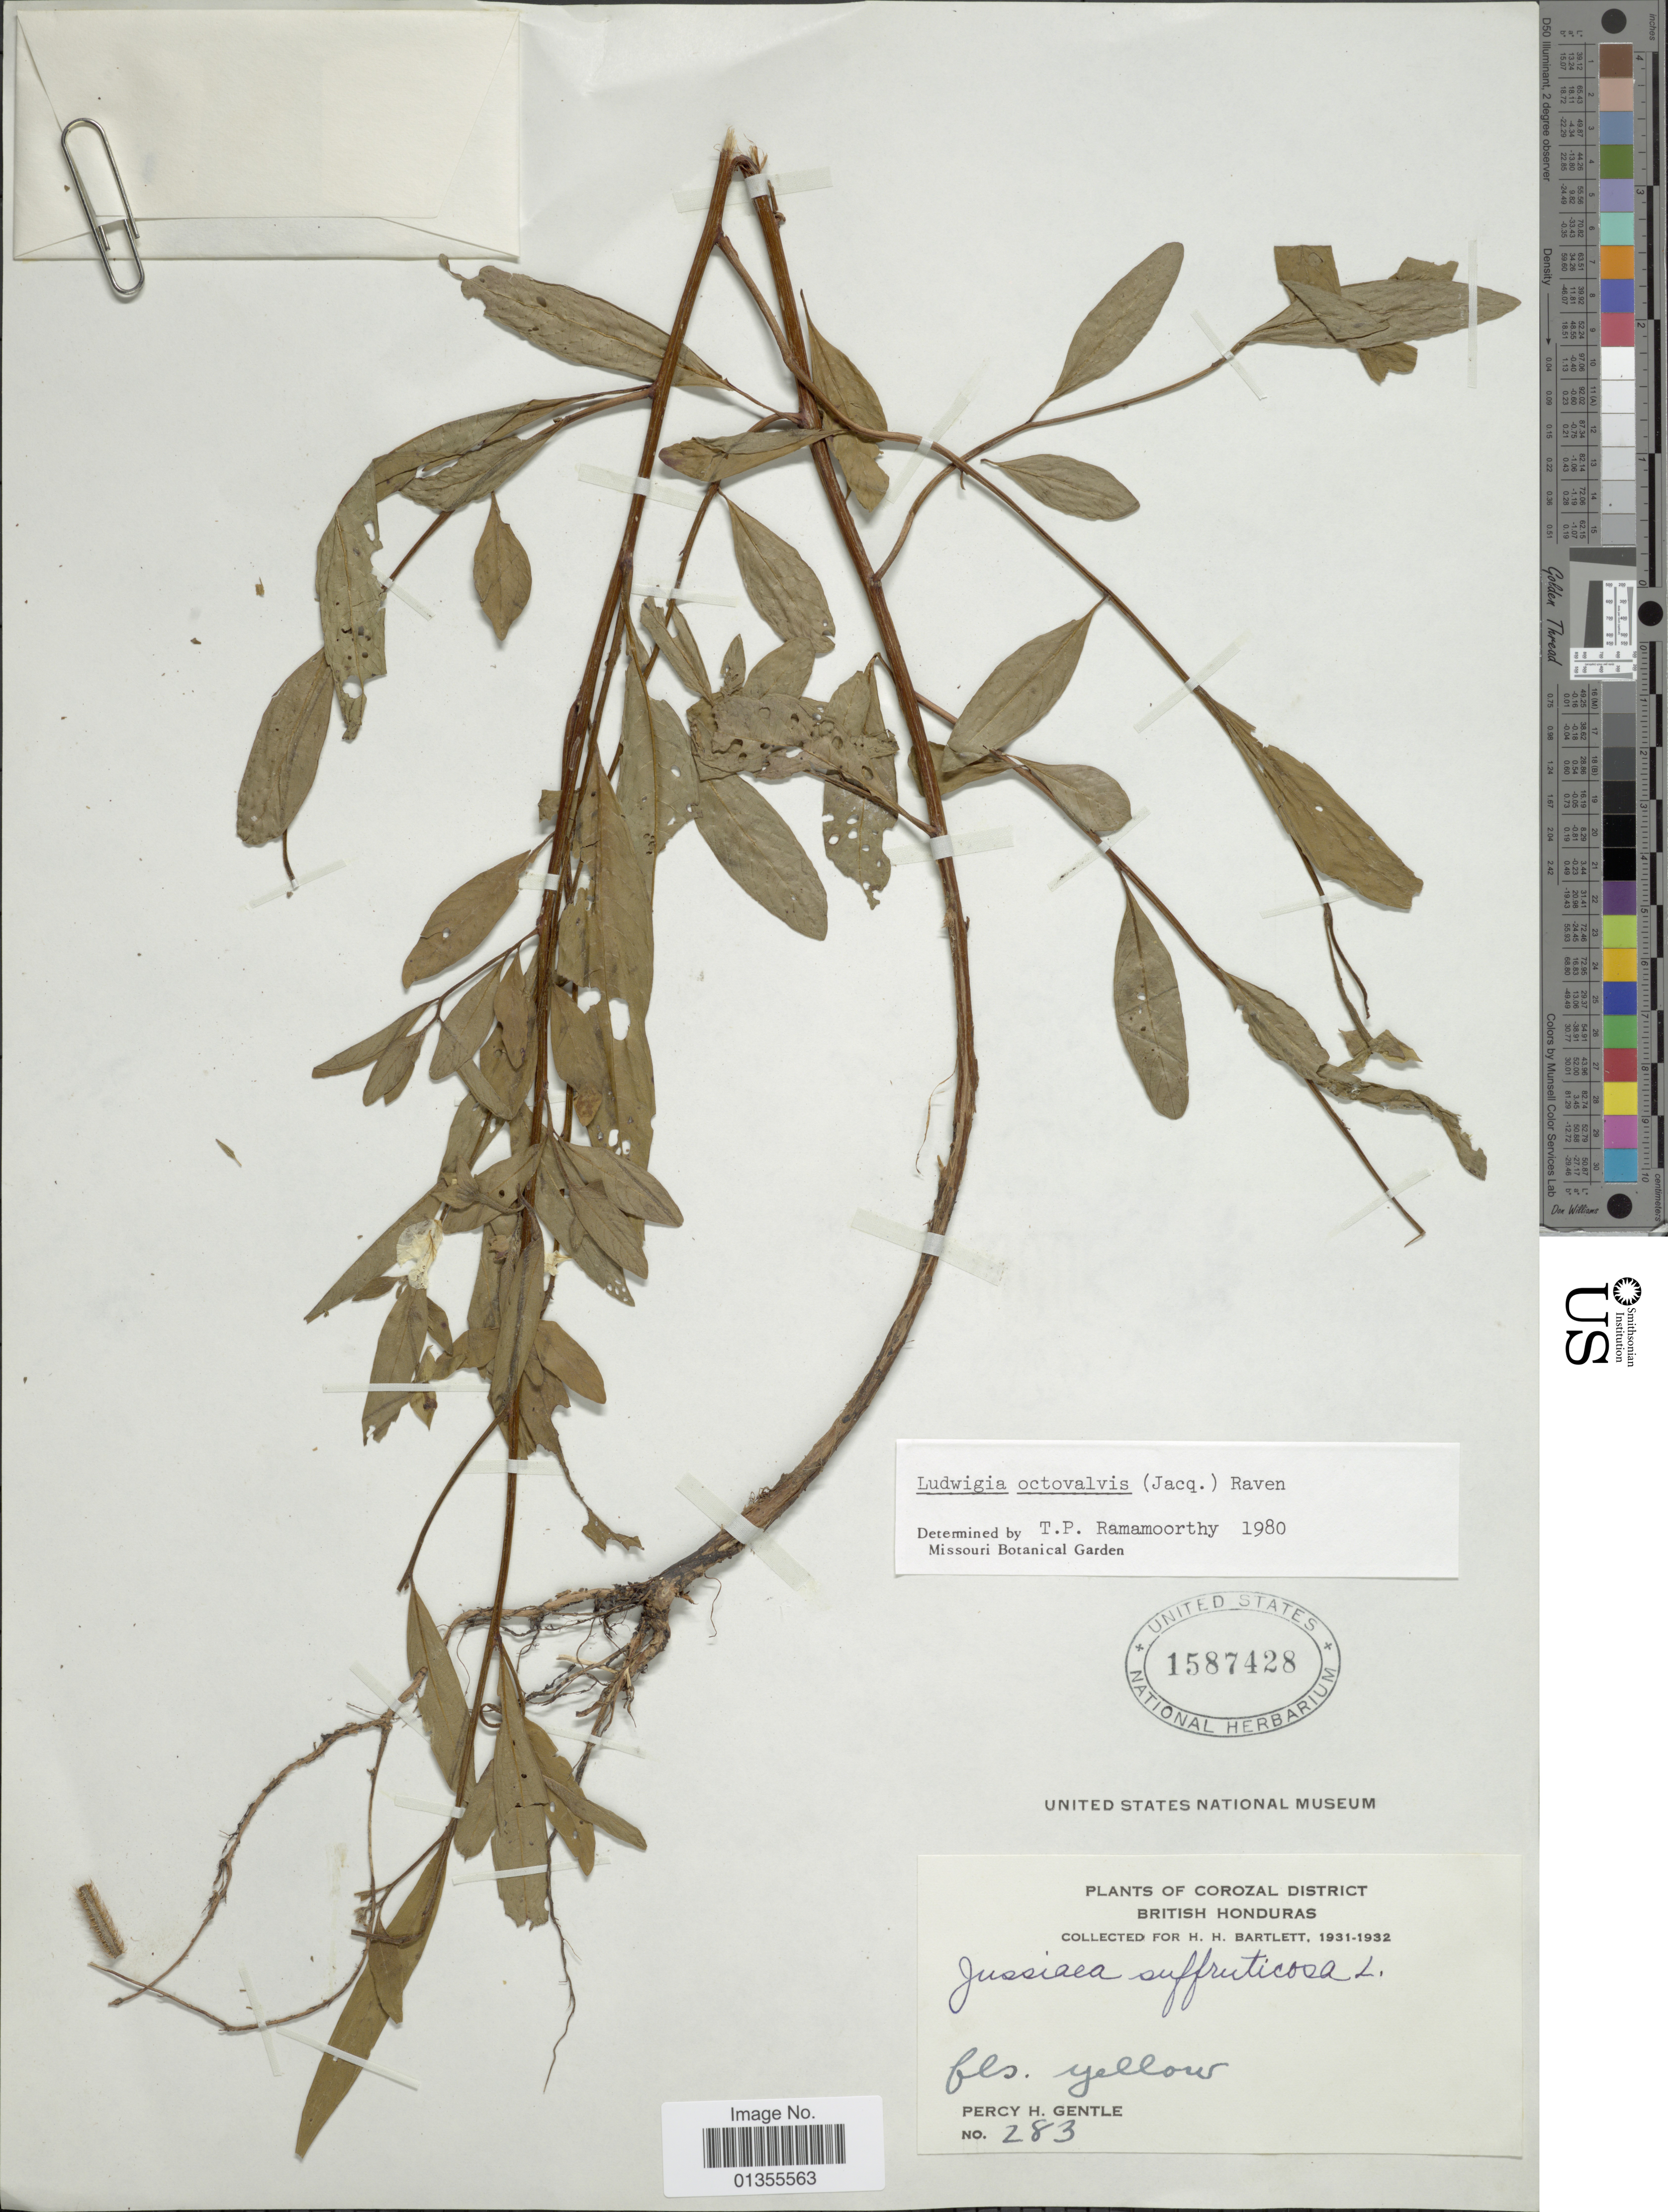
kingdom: Plantae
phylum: Tracheophyta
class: Magnoliopsida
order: Myrtales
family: Onagraceae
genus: Ludwigia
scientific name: Ludwigia octovalvis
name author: (Jacq.) P.H. Raven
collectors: P. H. Gentle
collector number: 283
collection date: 1931/1932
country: Belize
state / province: Corozal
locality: Corozal District. British Honduras.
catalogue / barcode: US 1587428